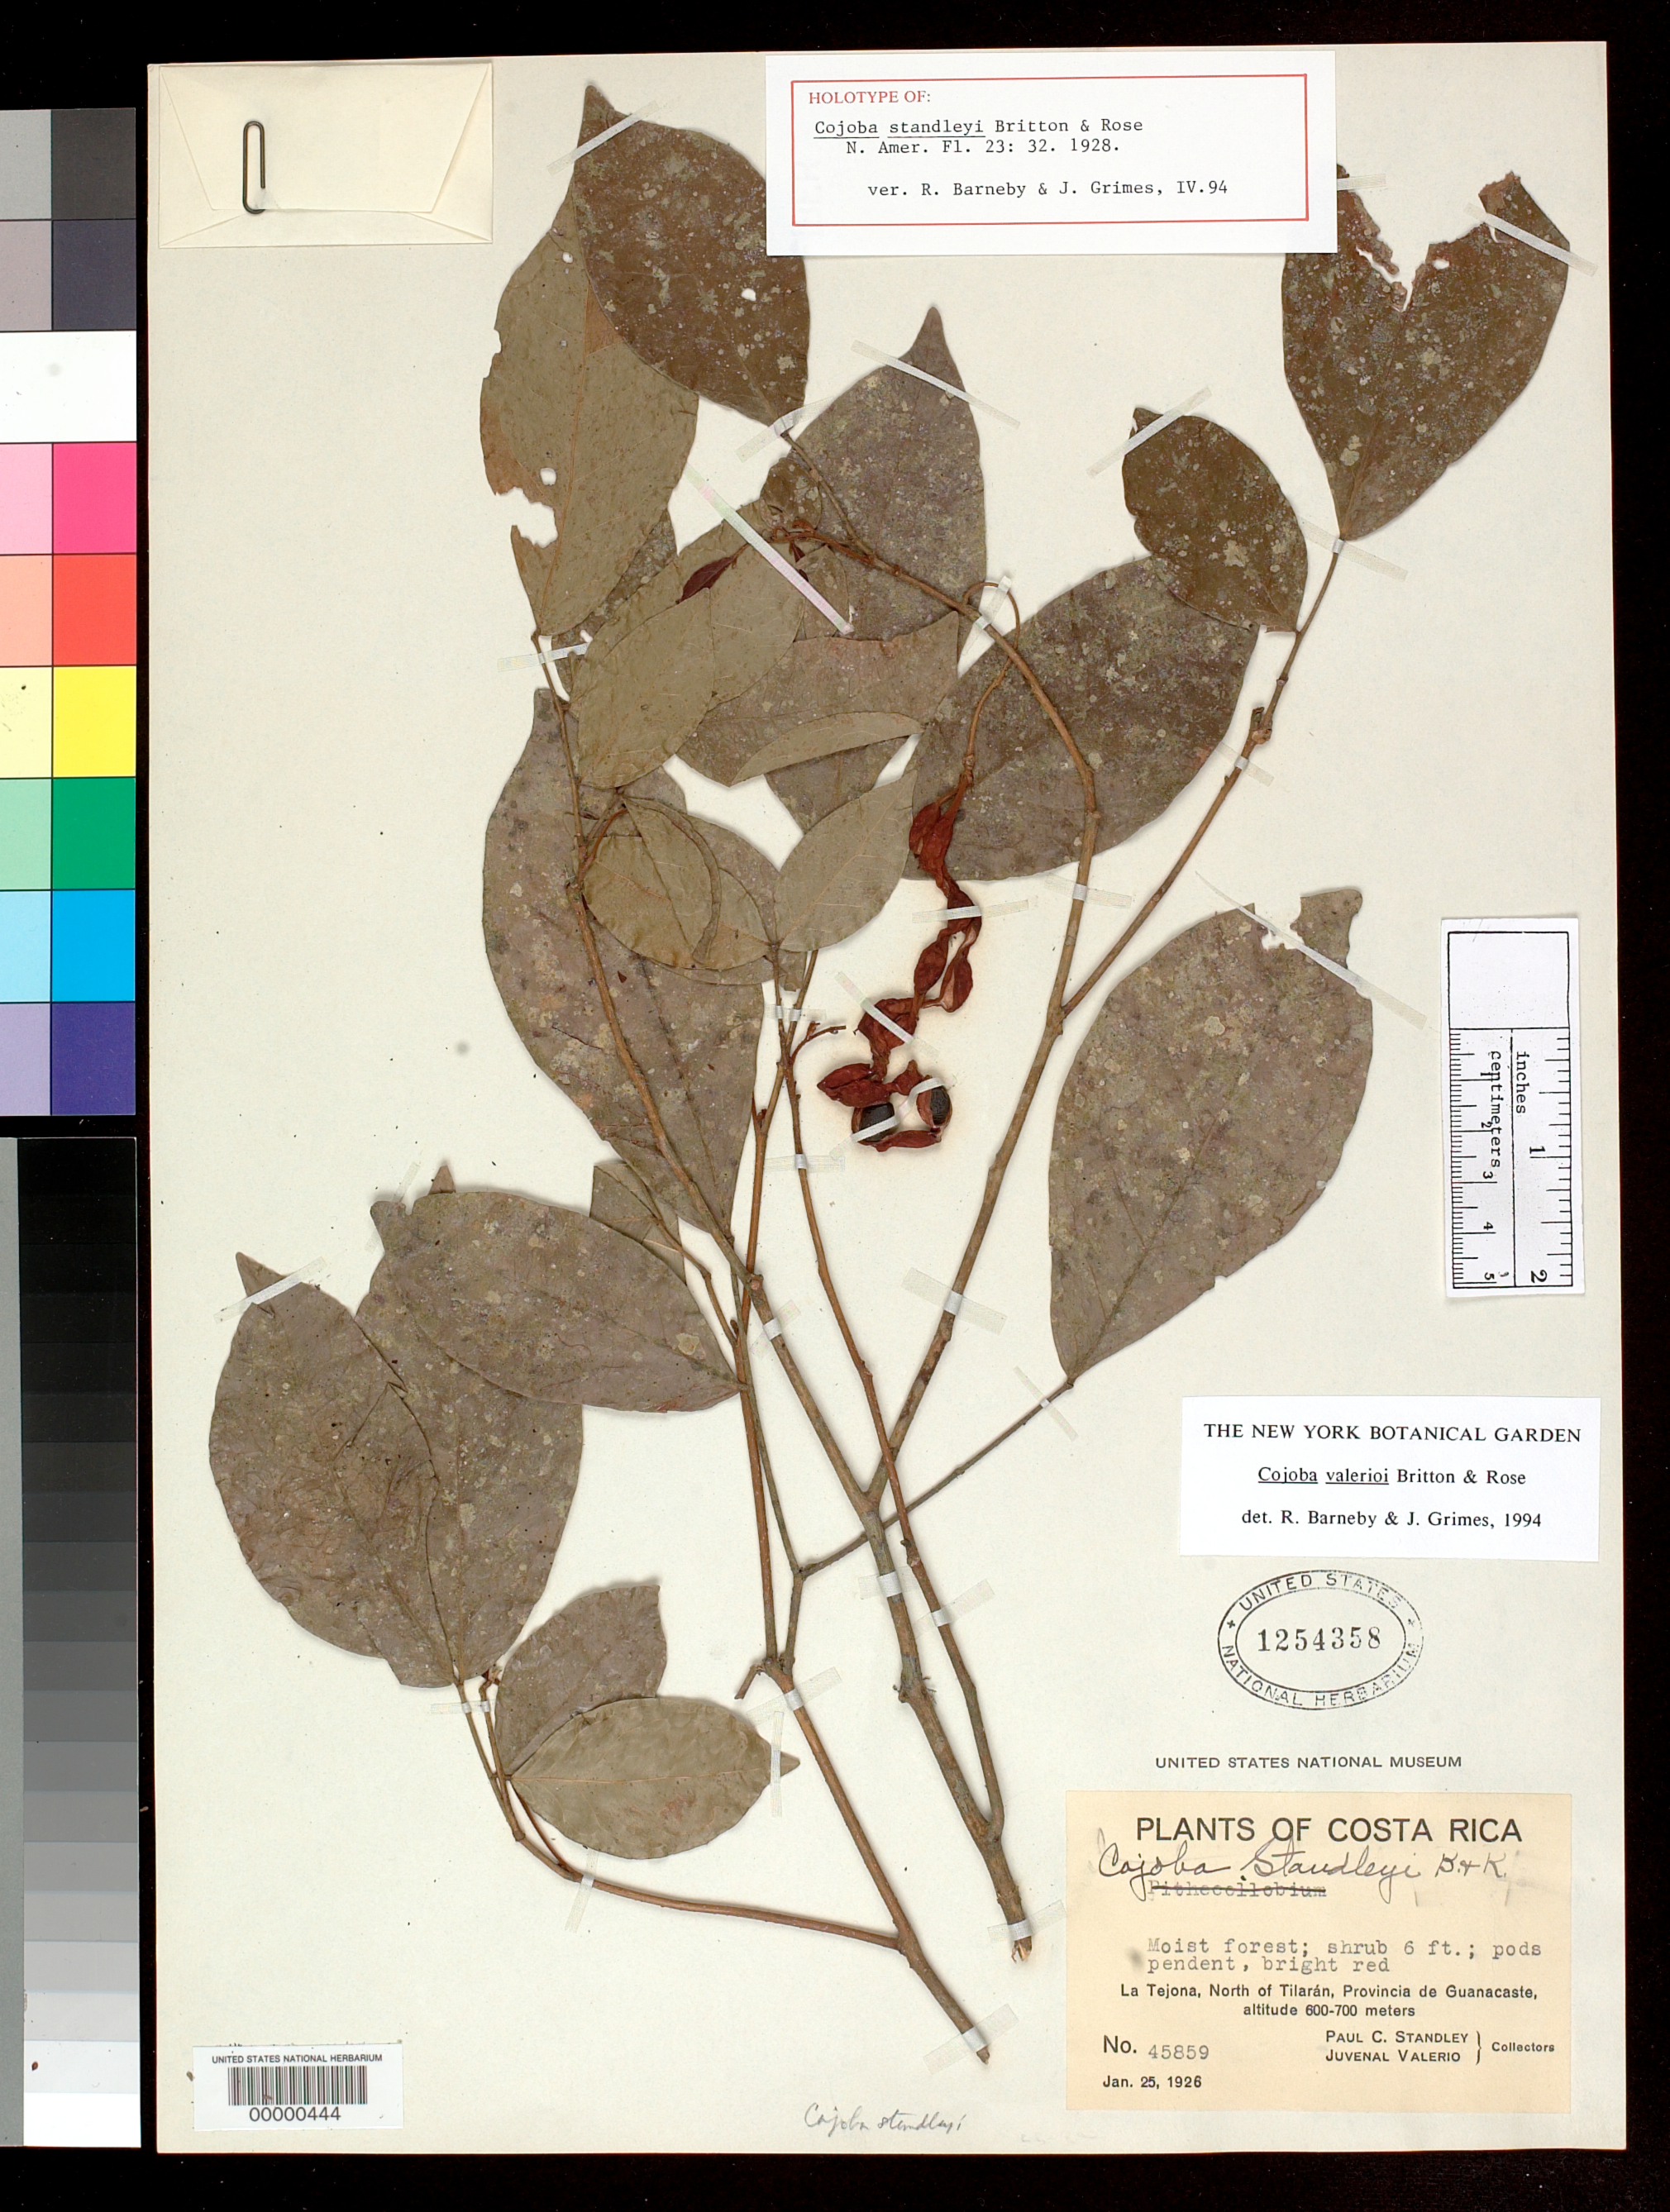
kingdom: Plantae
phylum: Tracheophyta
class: Magnoliopsida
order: Fabales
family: Fabaceae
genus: Cojoba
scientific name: Cojoba standleyi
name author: Britton & Rose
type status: Holotype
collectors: P. C. Standley & J. Valerio R.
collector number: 45859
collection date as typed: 25 Jan 1926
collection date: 1926-01-25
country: Costa Rica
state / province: Guanacaste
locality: La Tejona, N of Tilarán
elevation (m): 600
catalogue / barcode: US 1254358